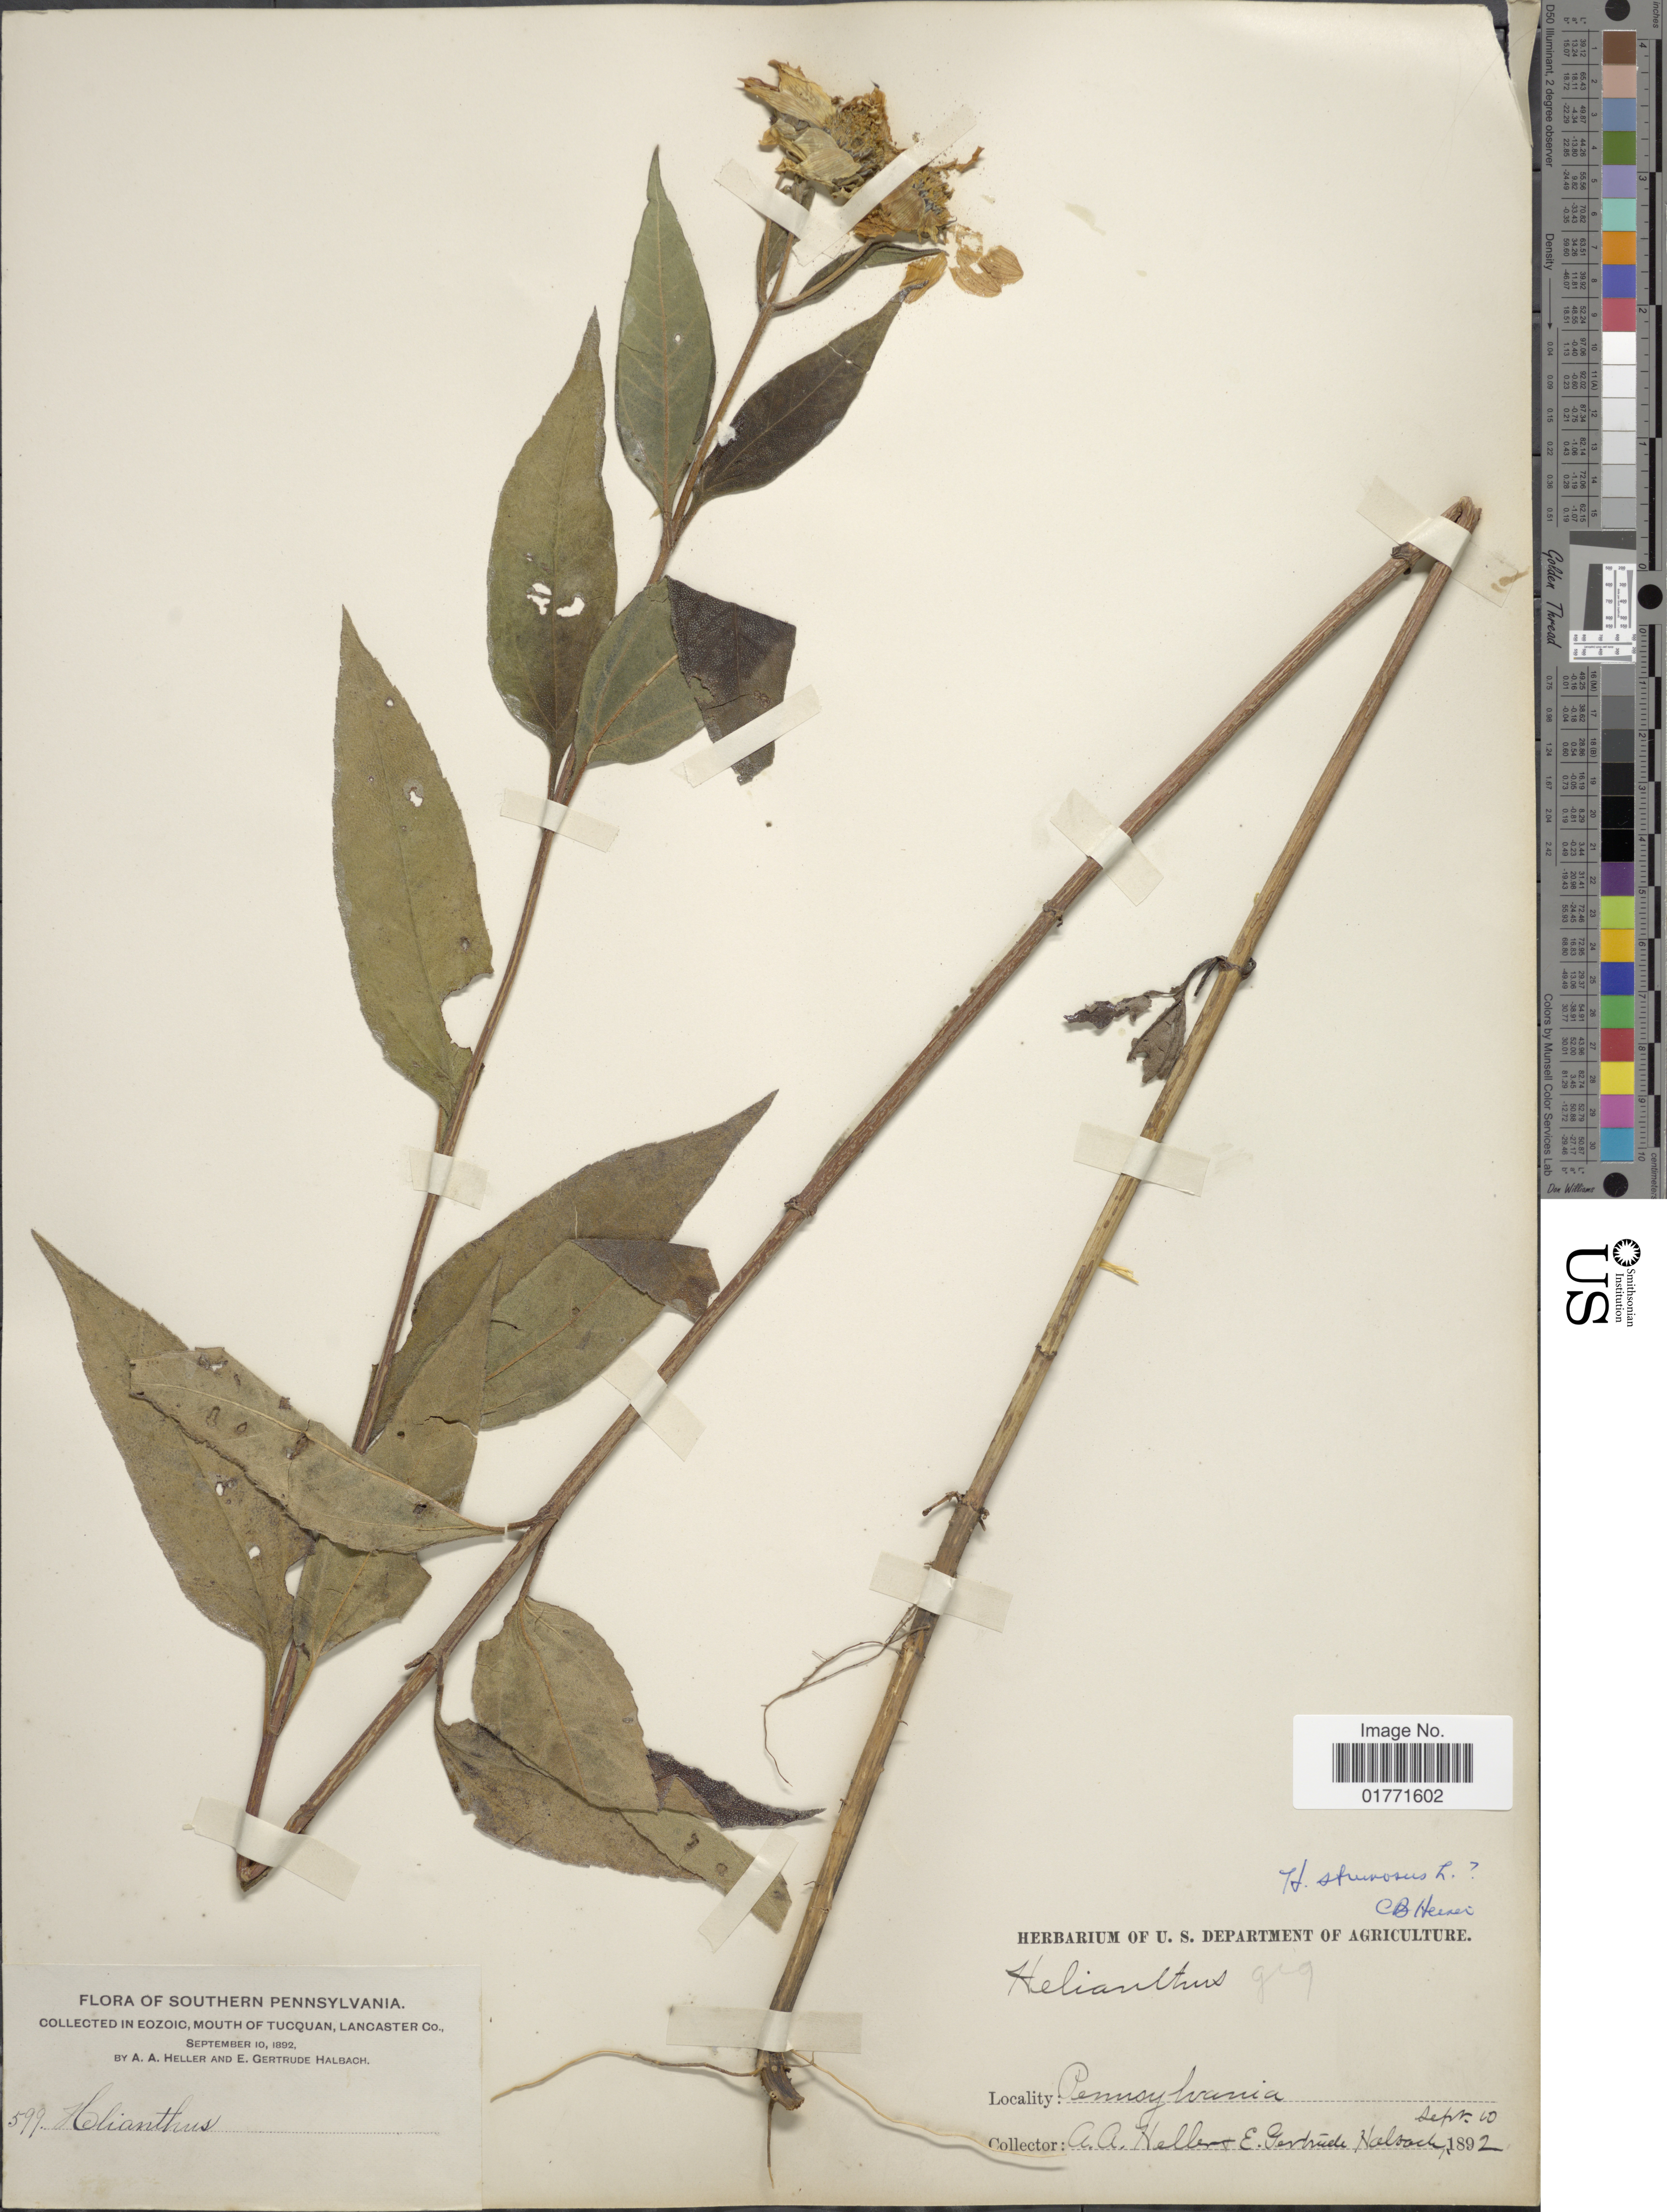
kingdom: Plantae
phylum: Tracheophyta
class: Magnoliopsida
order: Asterales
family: Asteraceae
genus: Helianthus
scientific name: Helianthus strumosus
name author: L.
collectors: A. A. Heller & E. G. Halbach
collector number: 599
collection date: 1892-09-10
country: United States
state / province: Pennsylvania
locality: Pennnsuylvania.